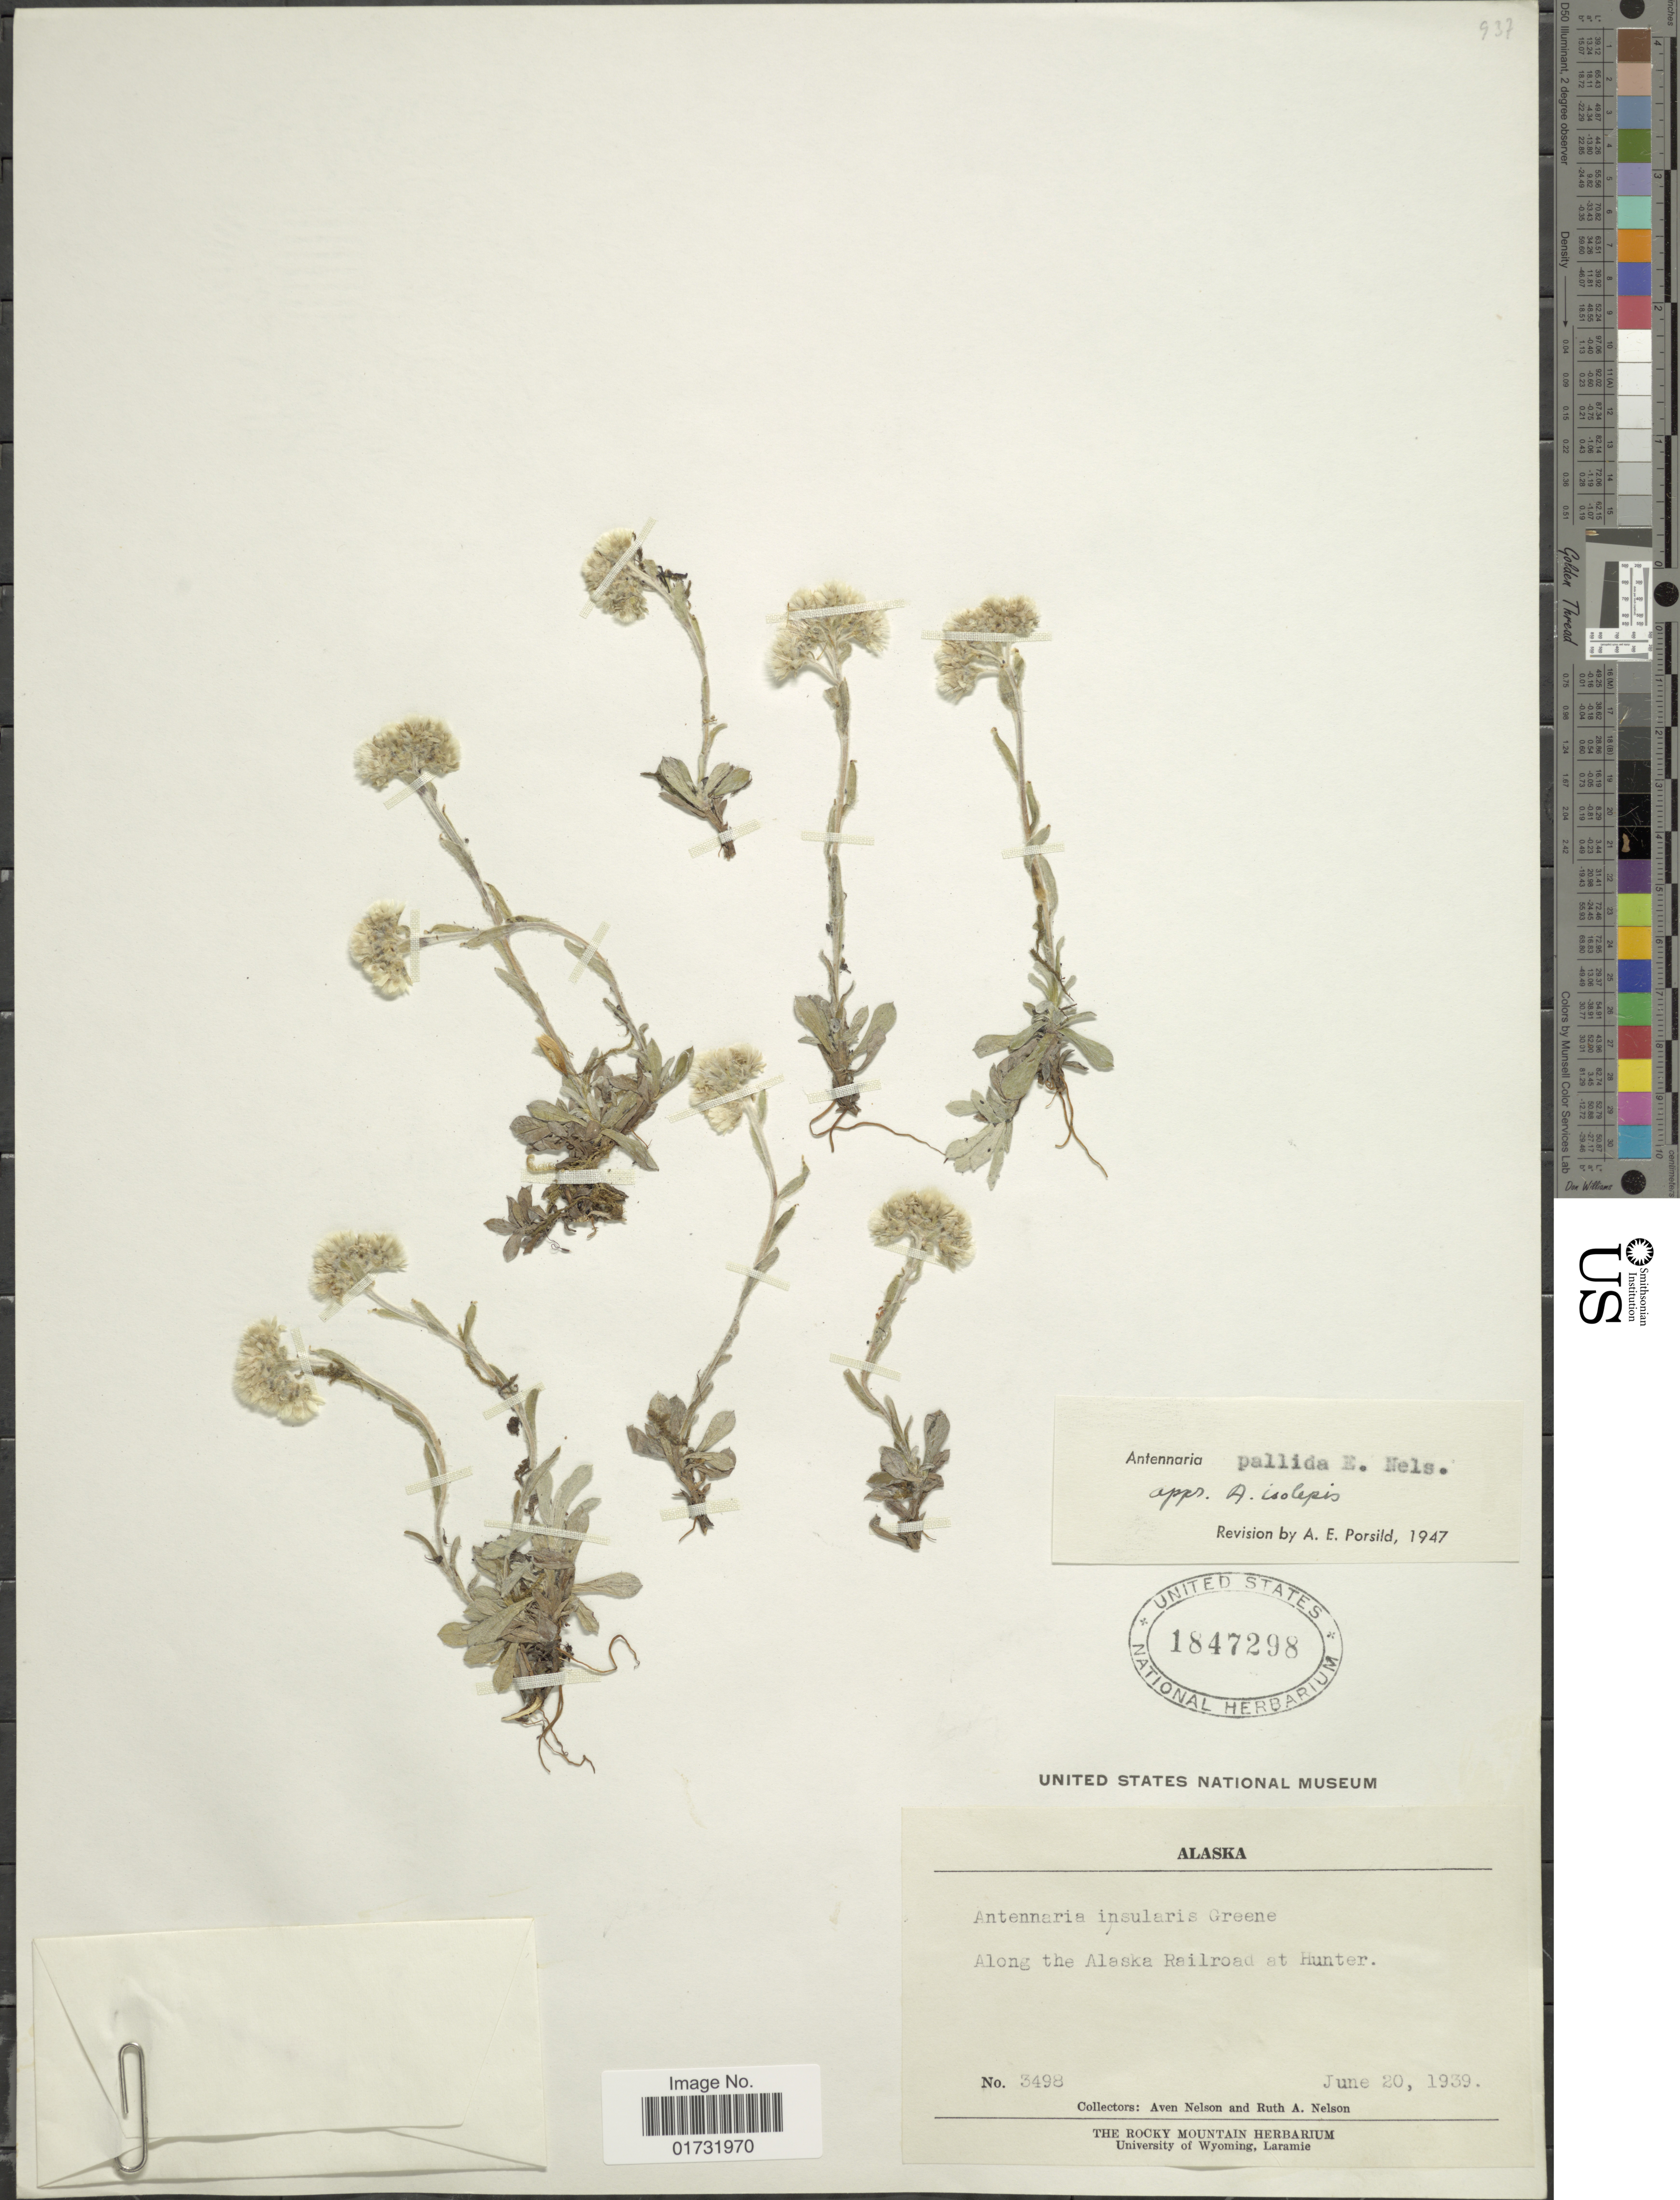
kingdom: Plantae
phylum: Tracheophyta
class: Magnoliopsida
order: Asterales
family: Asteraceae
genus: Antennaria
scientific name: Antennaria pallida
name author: E.E. Nelson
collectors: A. Nelson & R. A. Nelson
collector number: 3498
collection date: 1939-06-20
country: United States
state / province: Alaska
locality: Along the Alaska Railroad at Hunter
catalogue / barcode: US 1847298